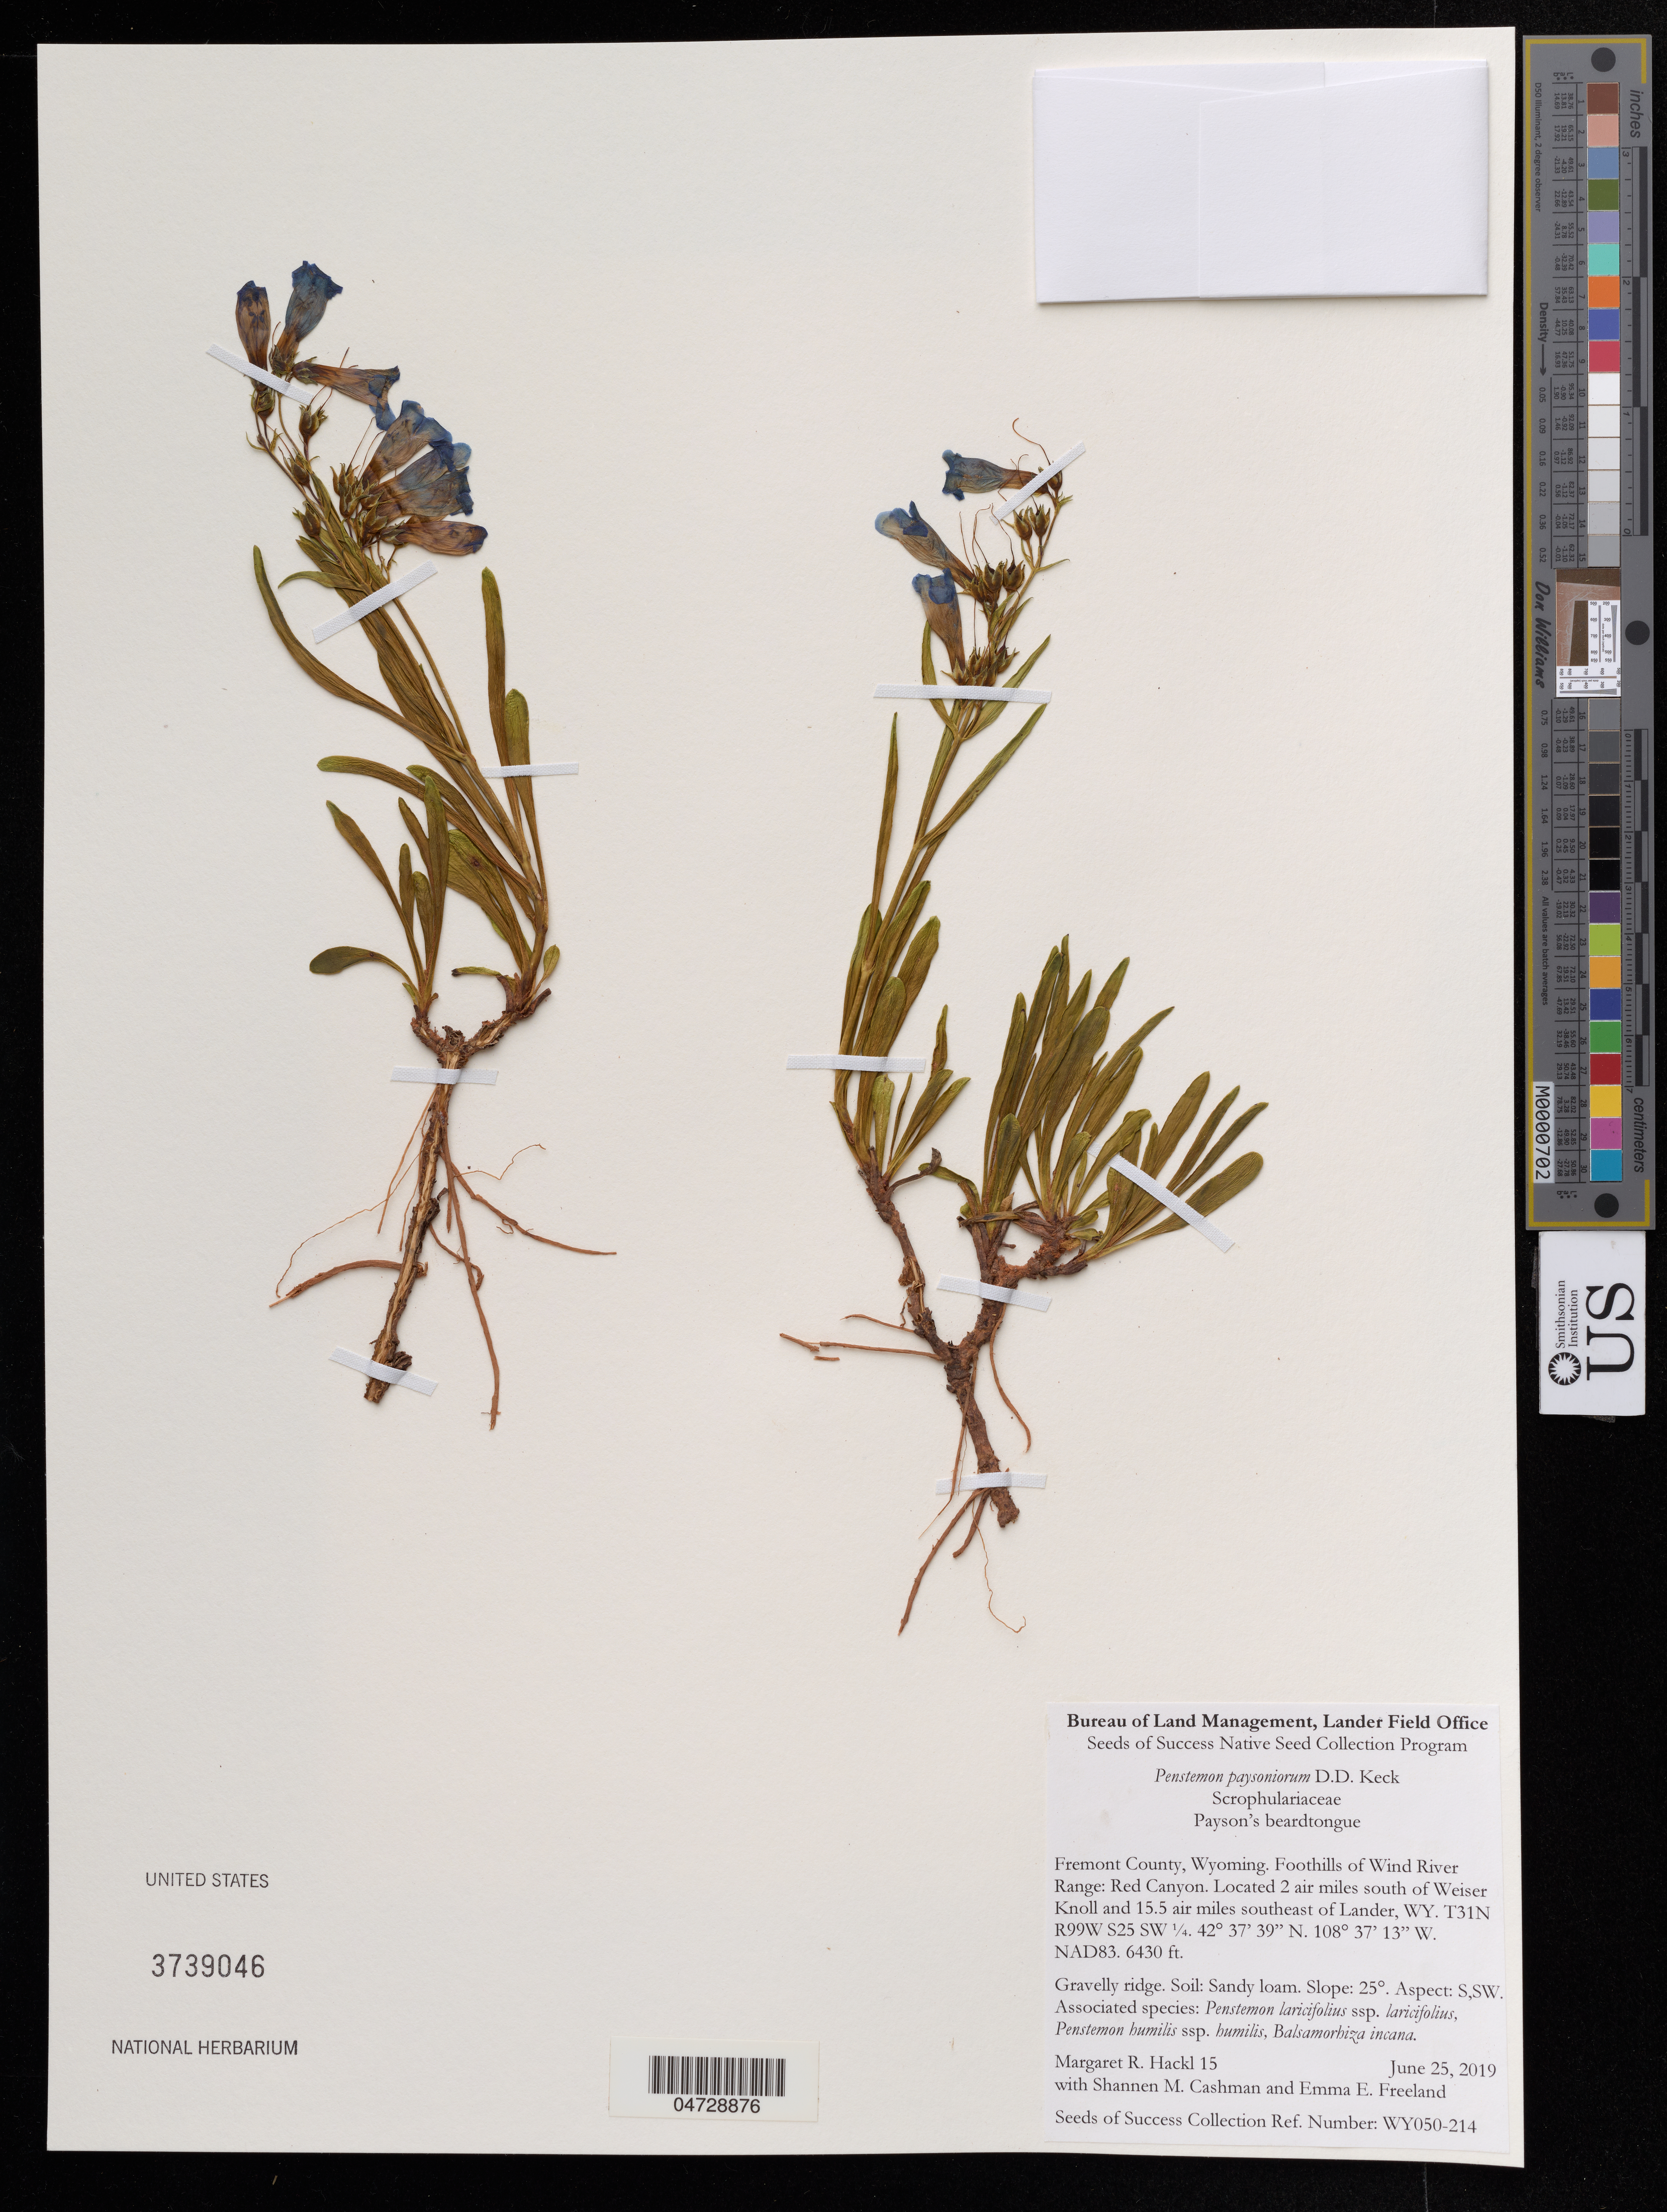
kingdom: Plantae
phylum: Tracheophyta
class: Magnoliopsida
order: Lamiales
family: Plantaginaceae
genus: Penstemon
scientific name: Penstemon paysoniorum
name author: D.D. Keck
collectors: M. Hackl, S. Cashman & E. Freeland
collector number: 15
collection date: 2009-06-25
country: United States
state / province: Wyoming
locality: Fremont County, Foothills of Wind River, Range: Red Canyon, Located 2 air miles south of Weiser Knoll and 15.5 air miles southeast of Lander.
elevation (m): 1960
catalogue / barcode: US 3739046